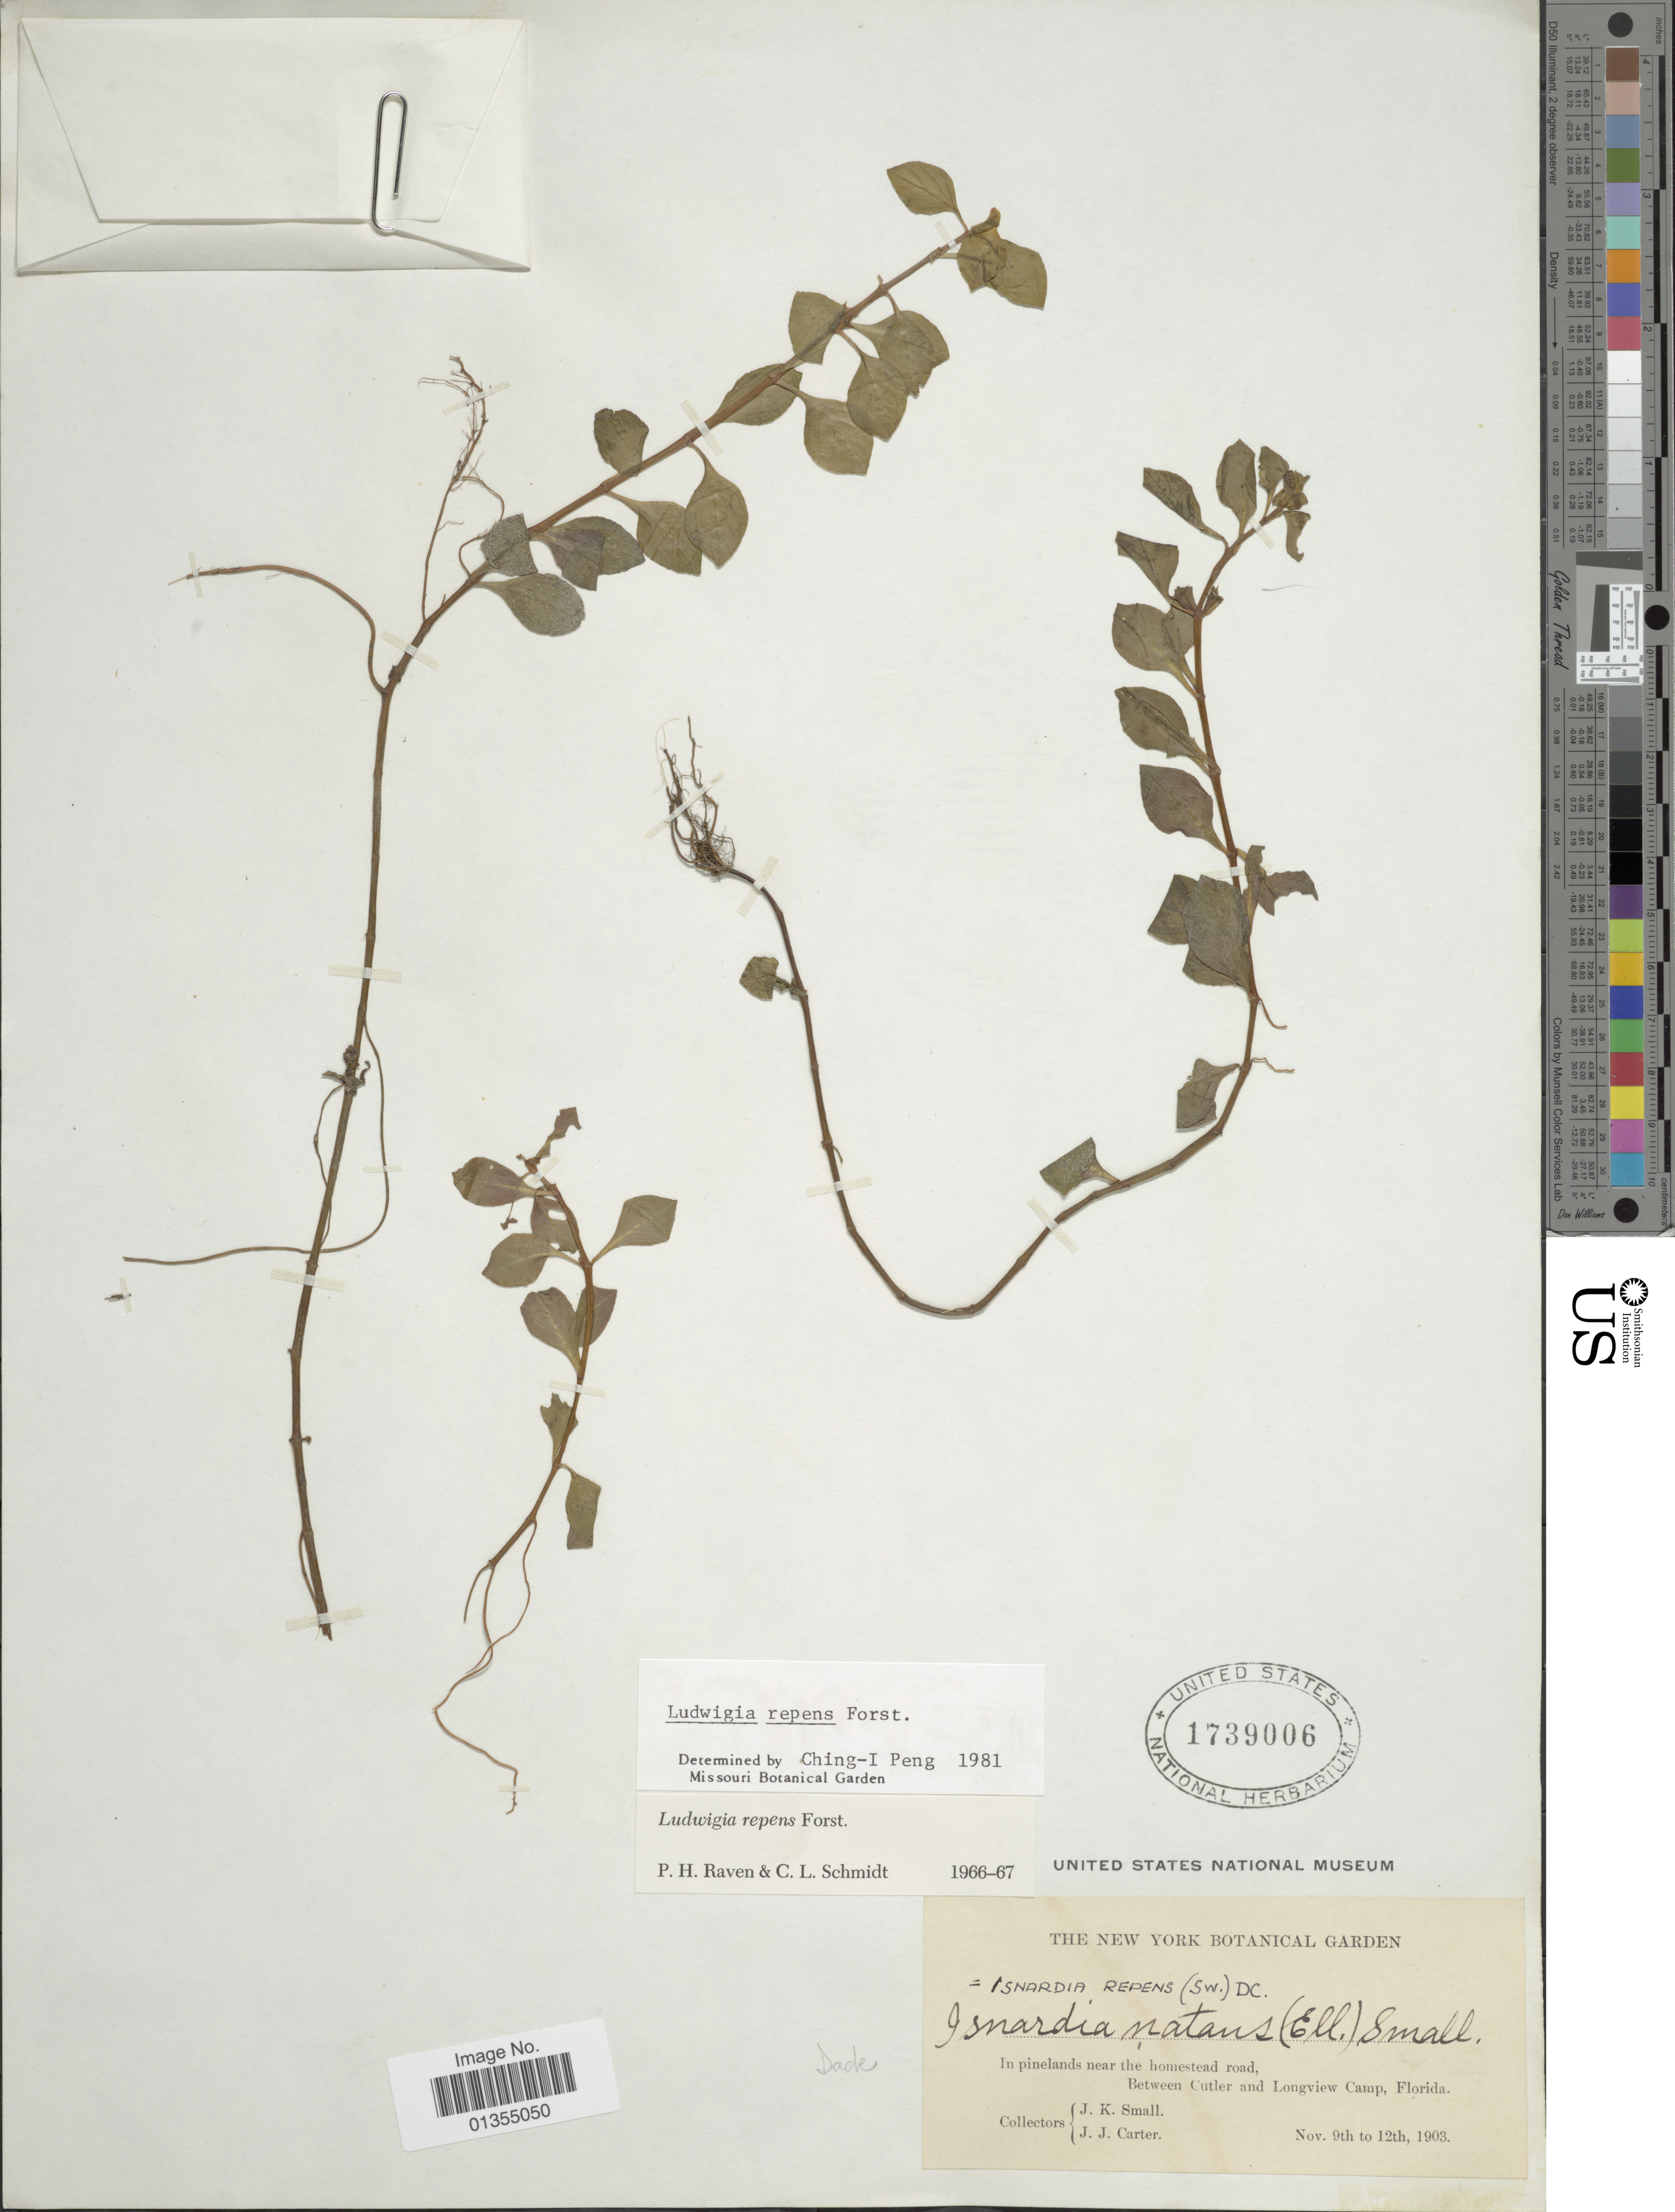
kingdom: Plantae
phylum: Tracheophyta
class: Magnoliopsida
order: Myrtales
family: Onagraceae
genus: Ludwigia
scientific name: Ludwigia repens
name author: J.R. Forst.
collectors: J. K. Small & J. Carter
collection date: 1903-11-09/1903-11-12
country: United States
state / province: Florida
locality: Between Cutler and Longview Camp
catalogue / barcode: US 1739006